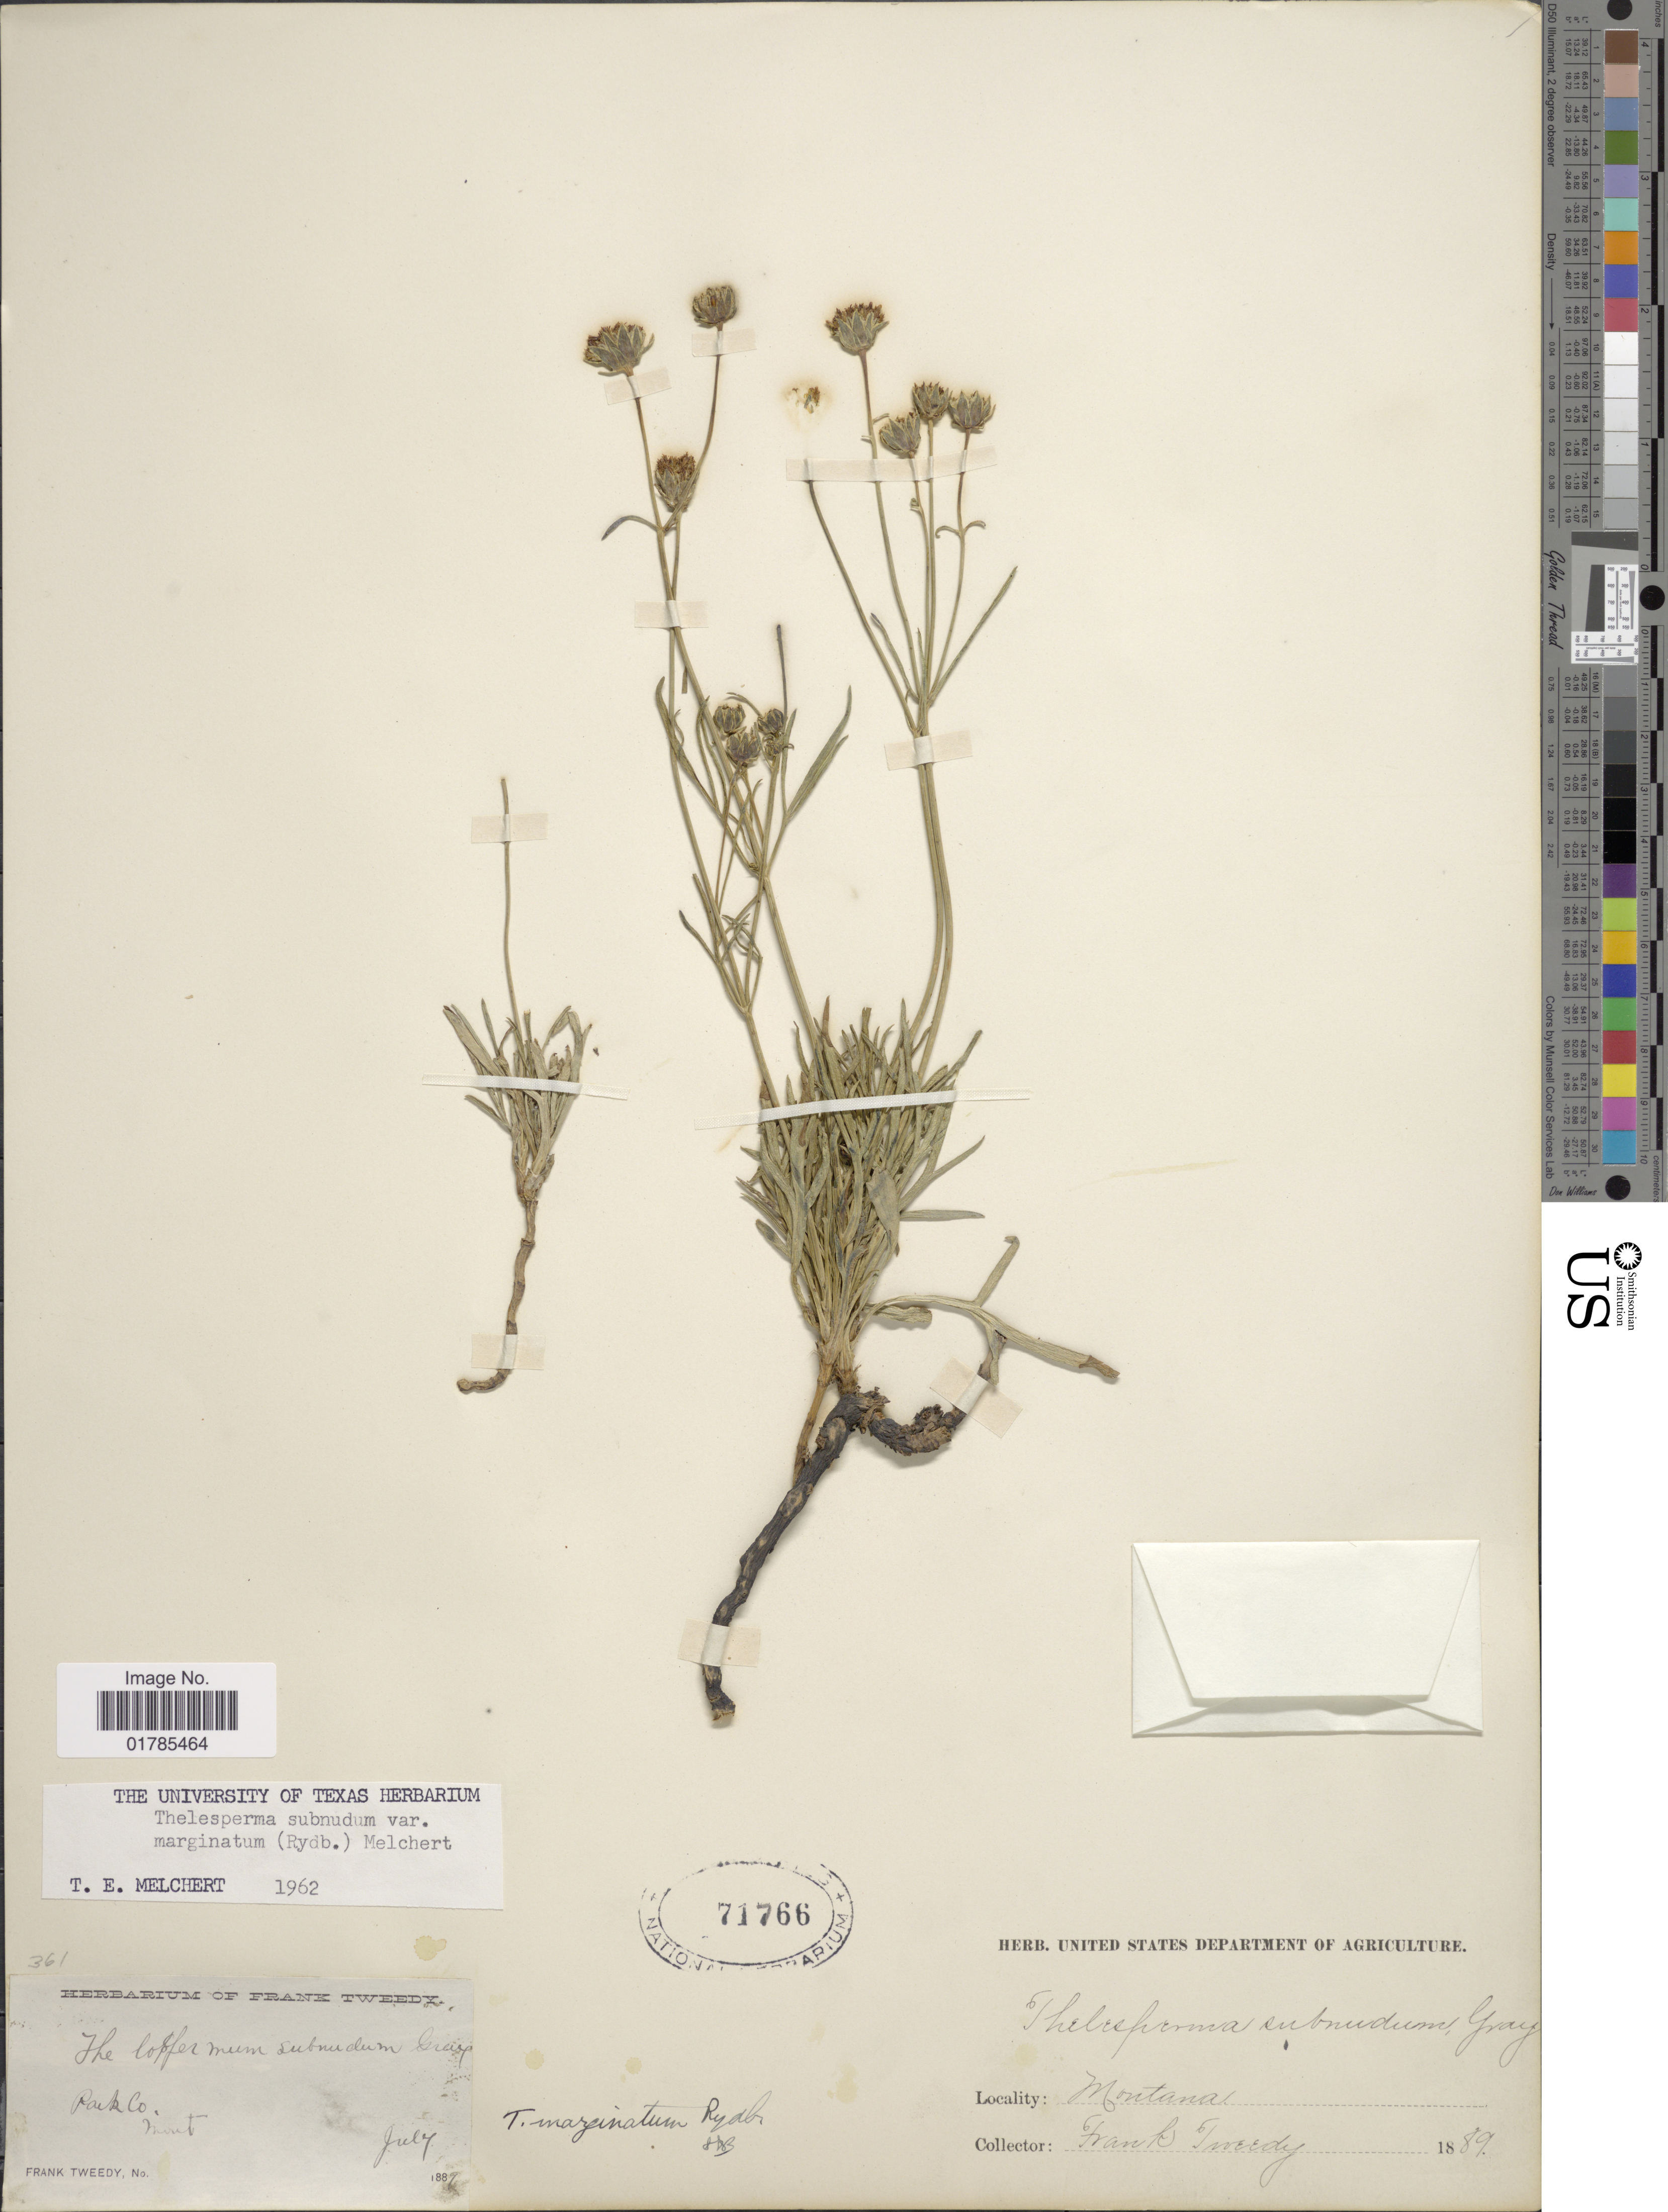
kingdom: Plantae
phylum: Tracheophyta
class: Magnoliopsida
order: Asterales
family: Asteraceae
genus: Thelesperma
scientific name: Thelesperma subnudum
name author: A. Gray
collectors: F. Tweedy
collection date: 1889-07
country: United States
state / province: Montana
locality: Park Co.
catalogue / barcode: US 71766